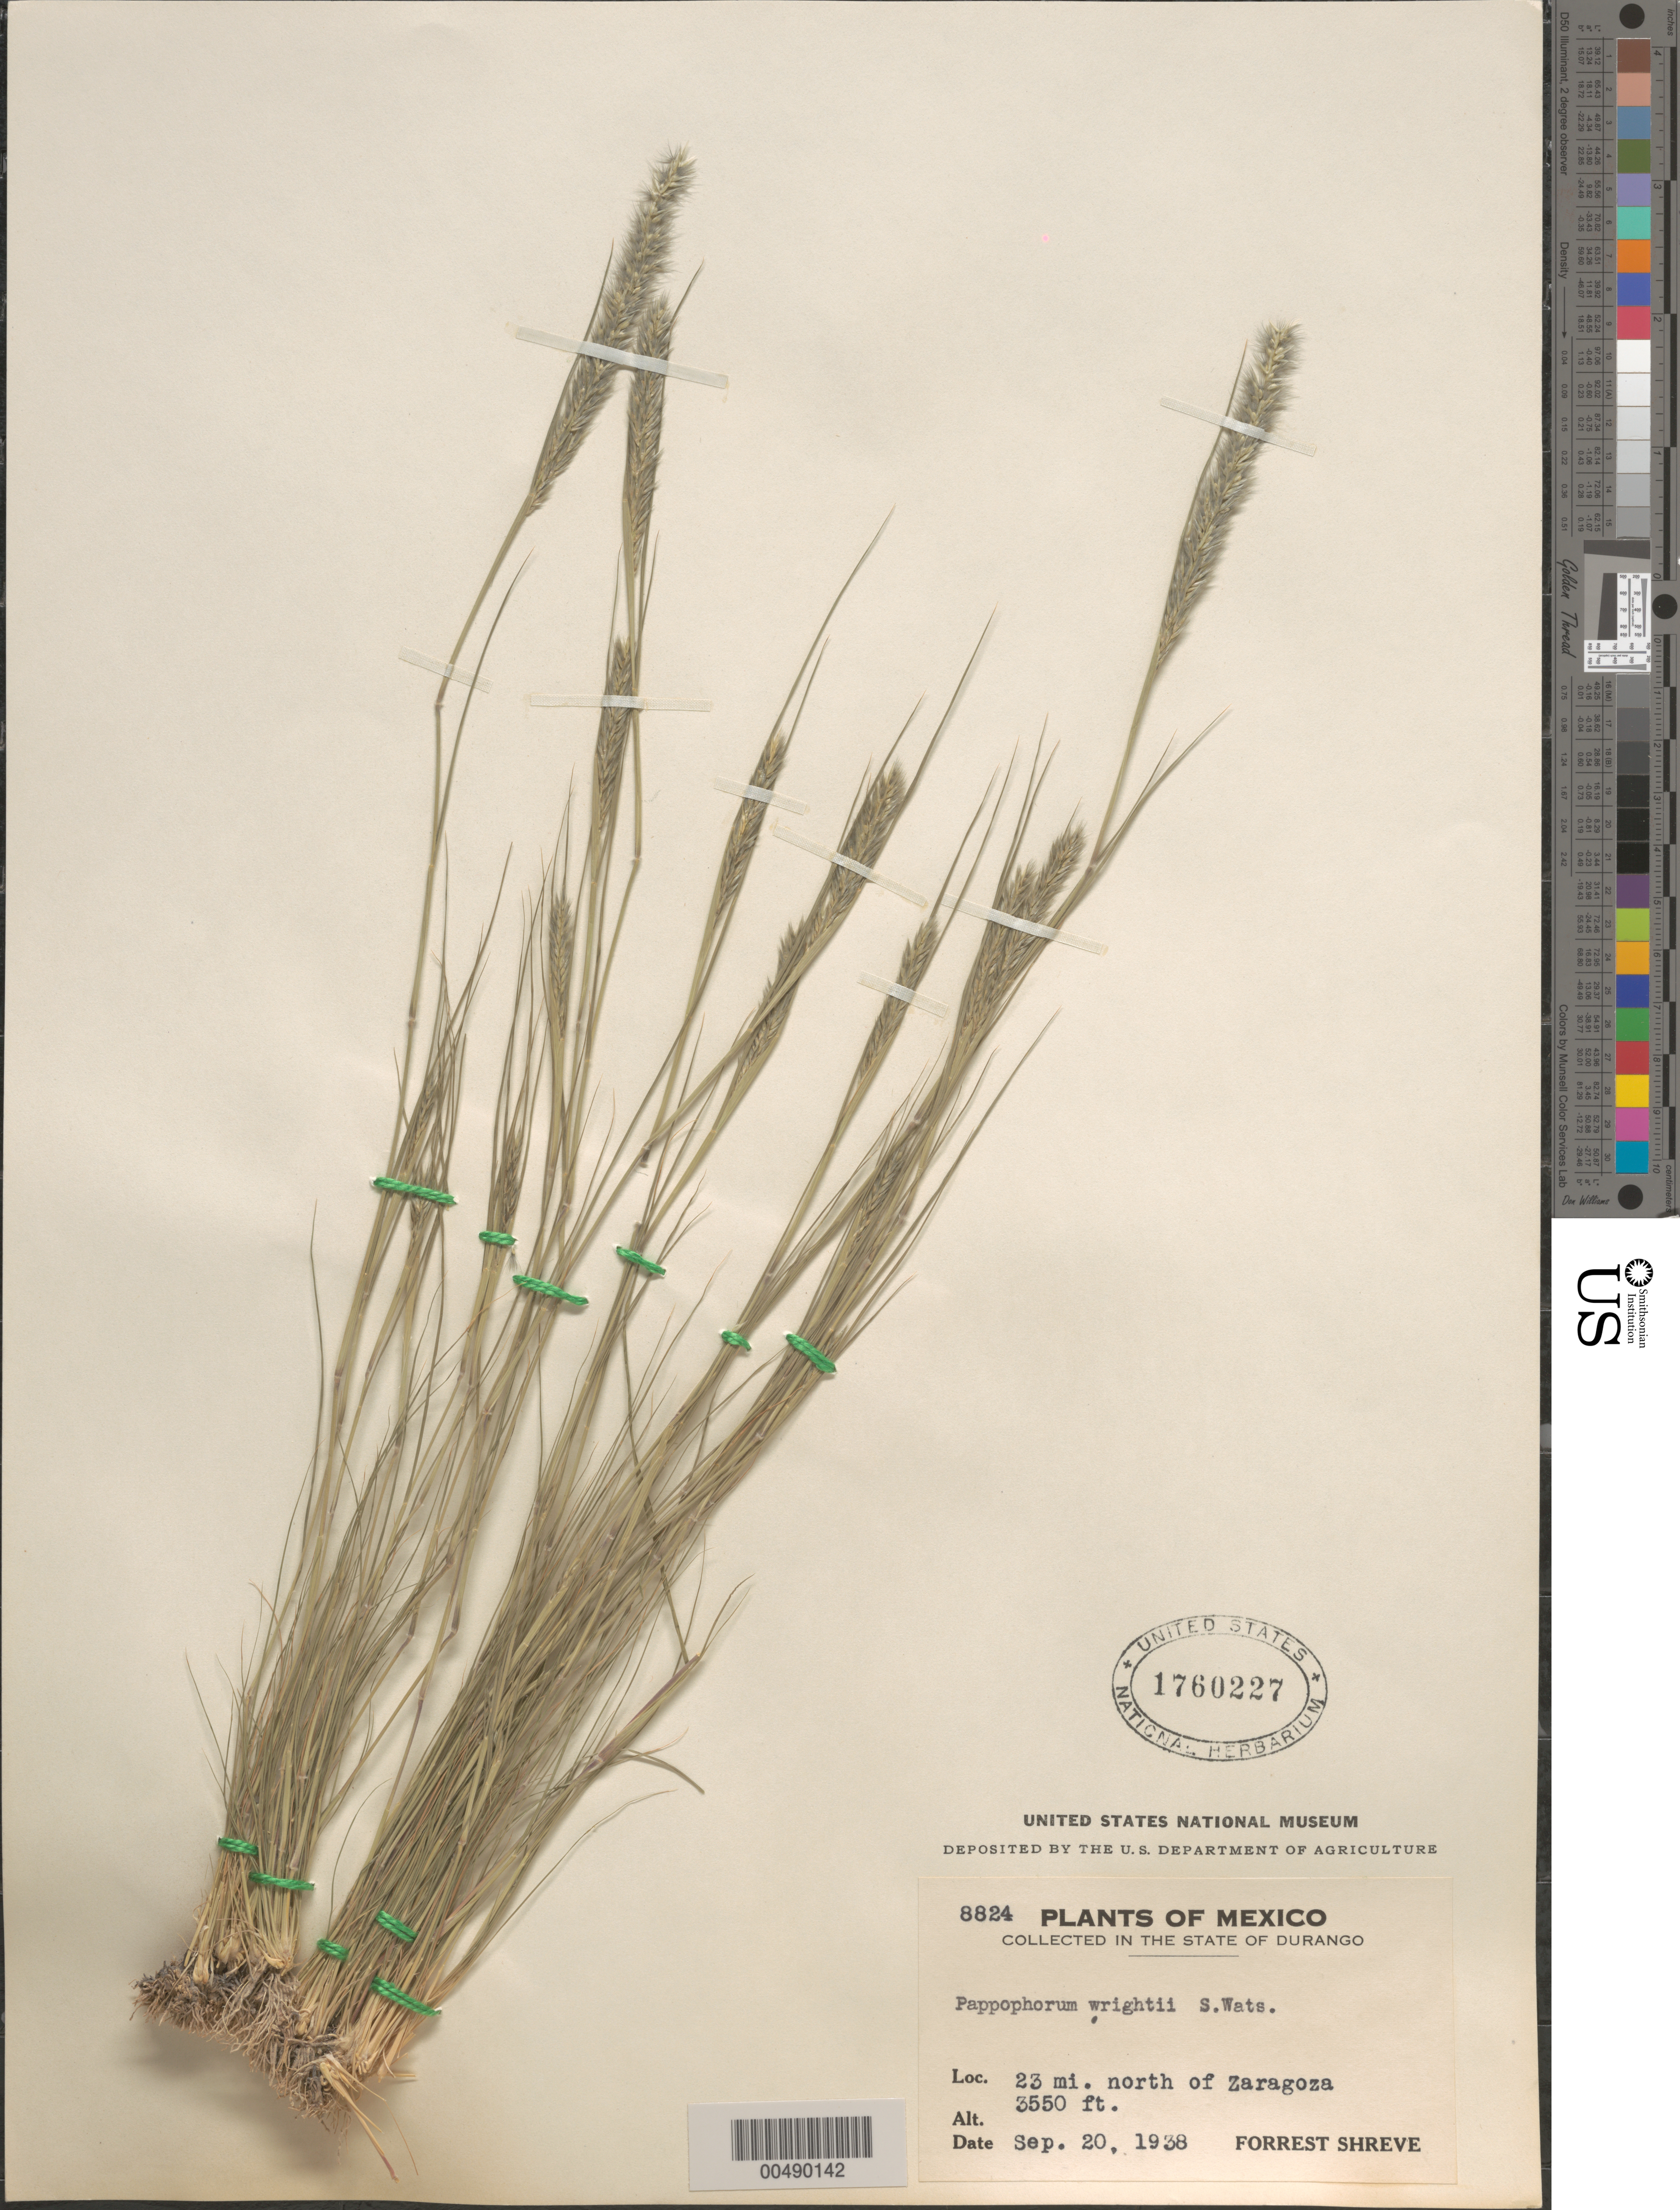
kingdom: Plantae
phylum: Tracheophyta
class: Liliopsida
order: Poales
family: Poaceae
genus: Enneapogon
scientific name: Enneapogon desvauxii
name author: P. Beauv.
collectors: F. Shreve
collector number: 8824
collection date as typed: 20 Sep 1938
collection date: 1938-09-20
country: Mexico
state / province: Durango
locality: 23 mi N of Zaragoza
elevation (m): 1082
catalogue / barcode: US 1760227